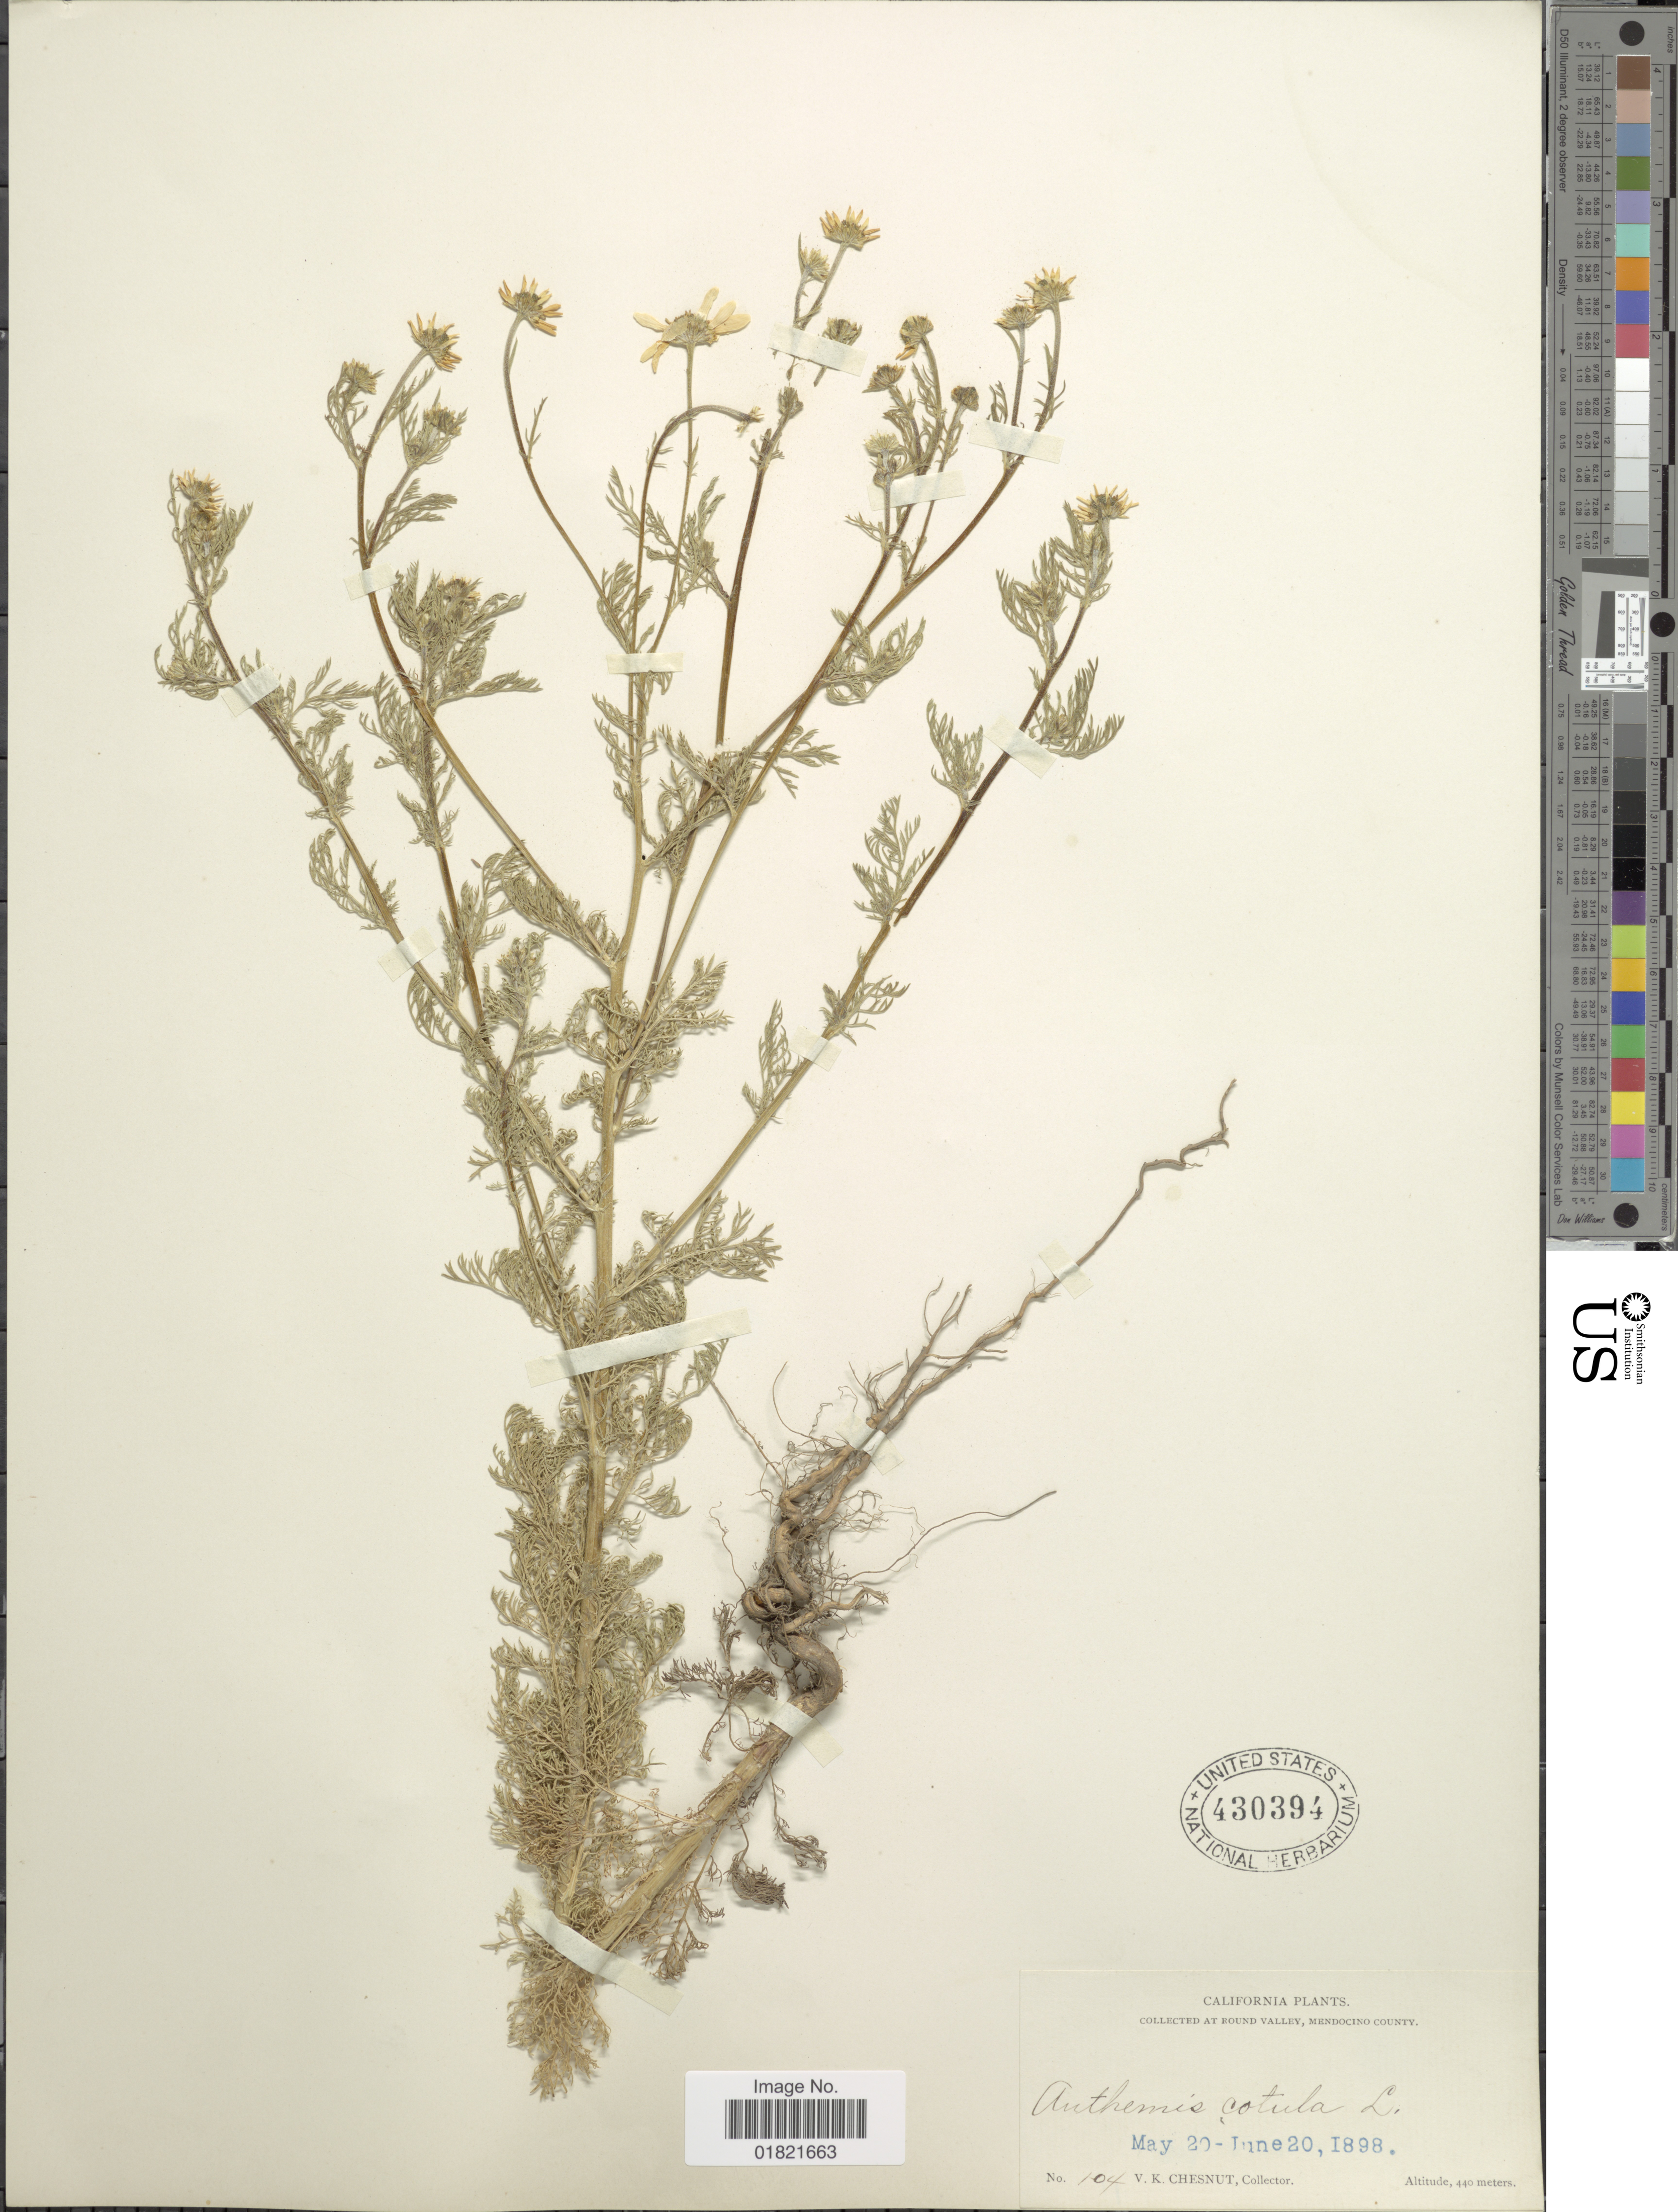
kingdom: Plantae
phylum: Tracheophyta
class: Magnoliopsida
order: Asterales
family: Asteraceae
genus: Anthemis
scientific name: Anthemis cotula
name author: L.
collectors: V. Chesnut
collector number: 104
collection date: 1898-05-20/1898-06-20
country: United States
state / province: California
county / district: Mendocino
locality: Round Valley, Mendocino County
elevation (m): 440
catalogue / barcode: US 430394